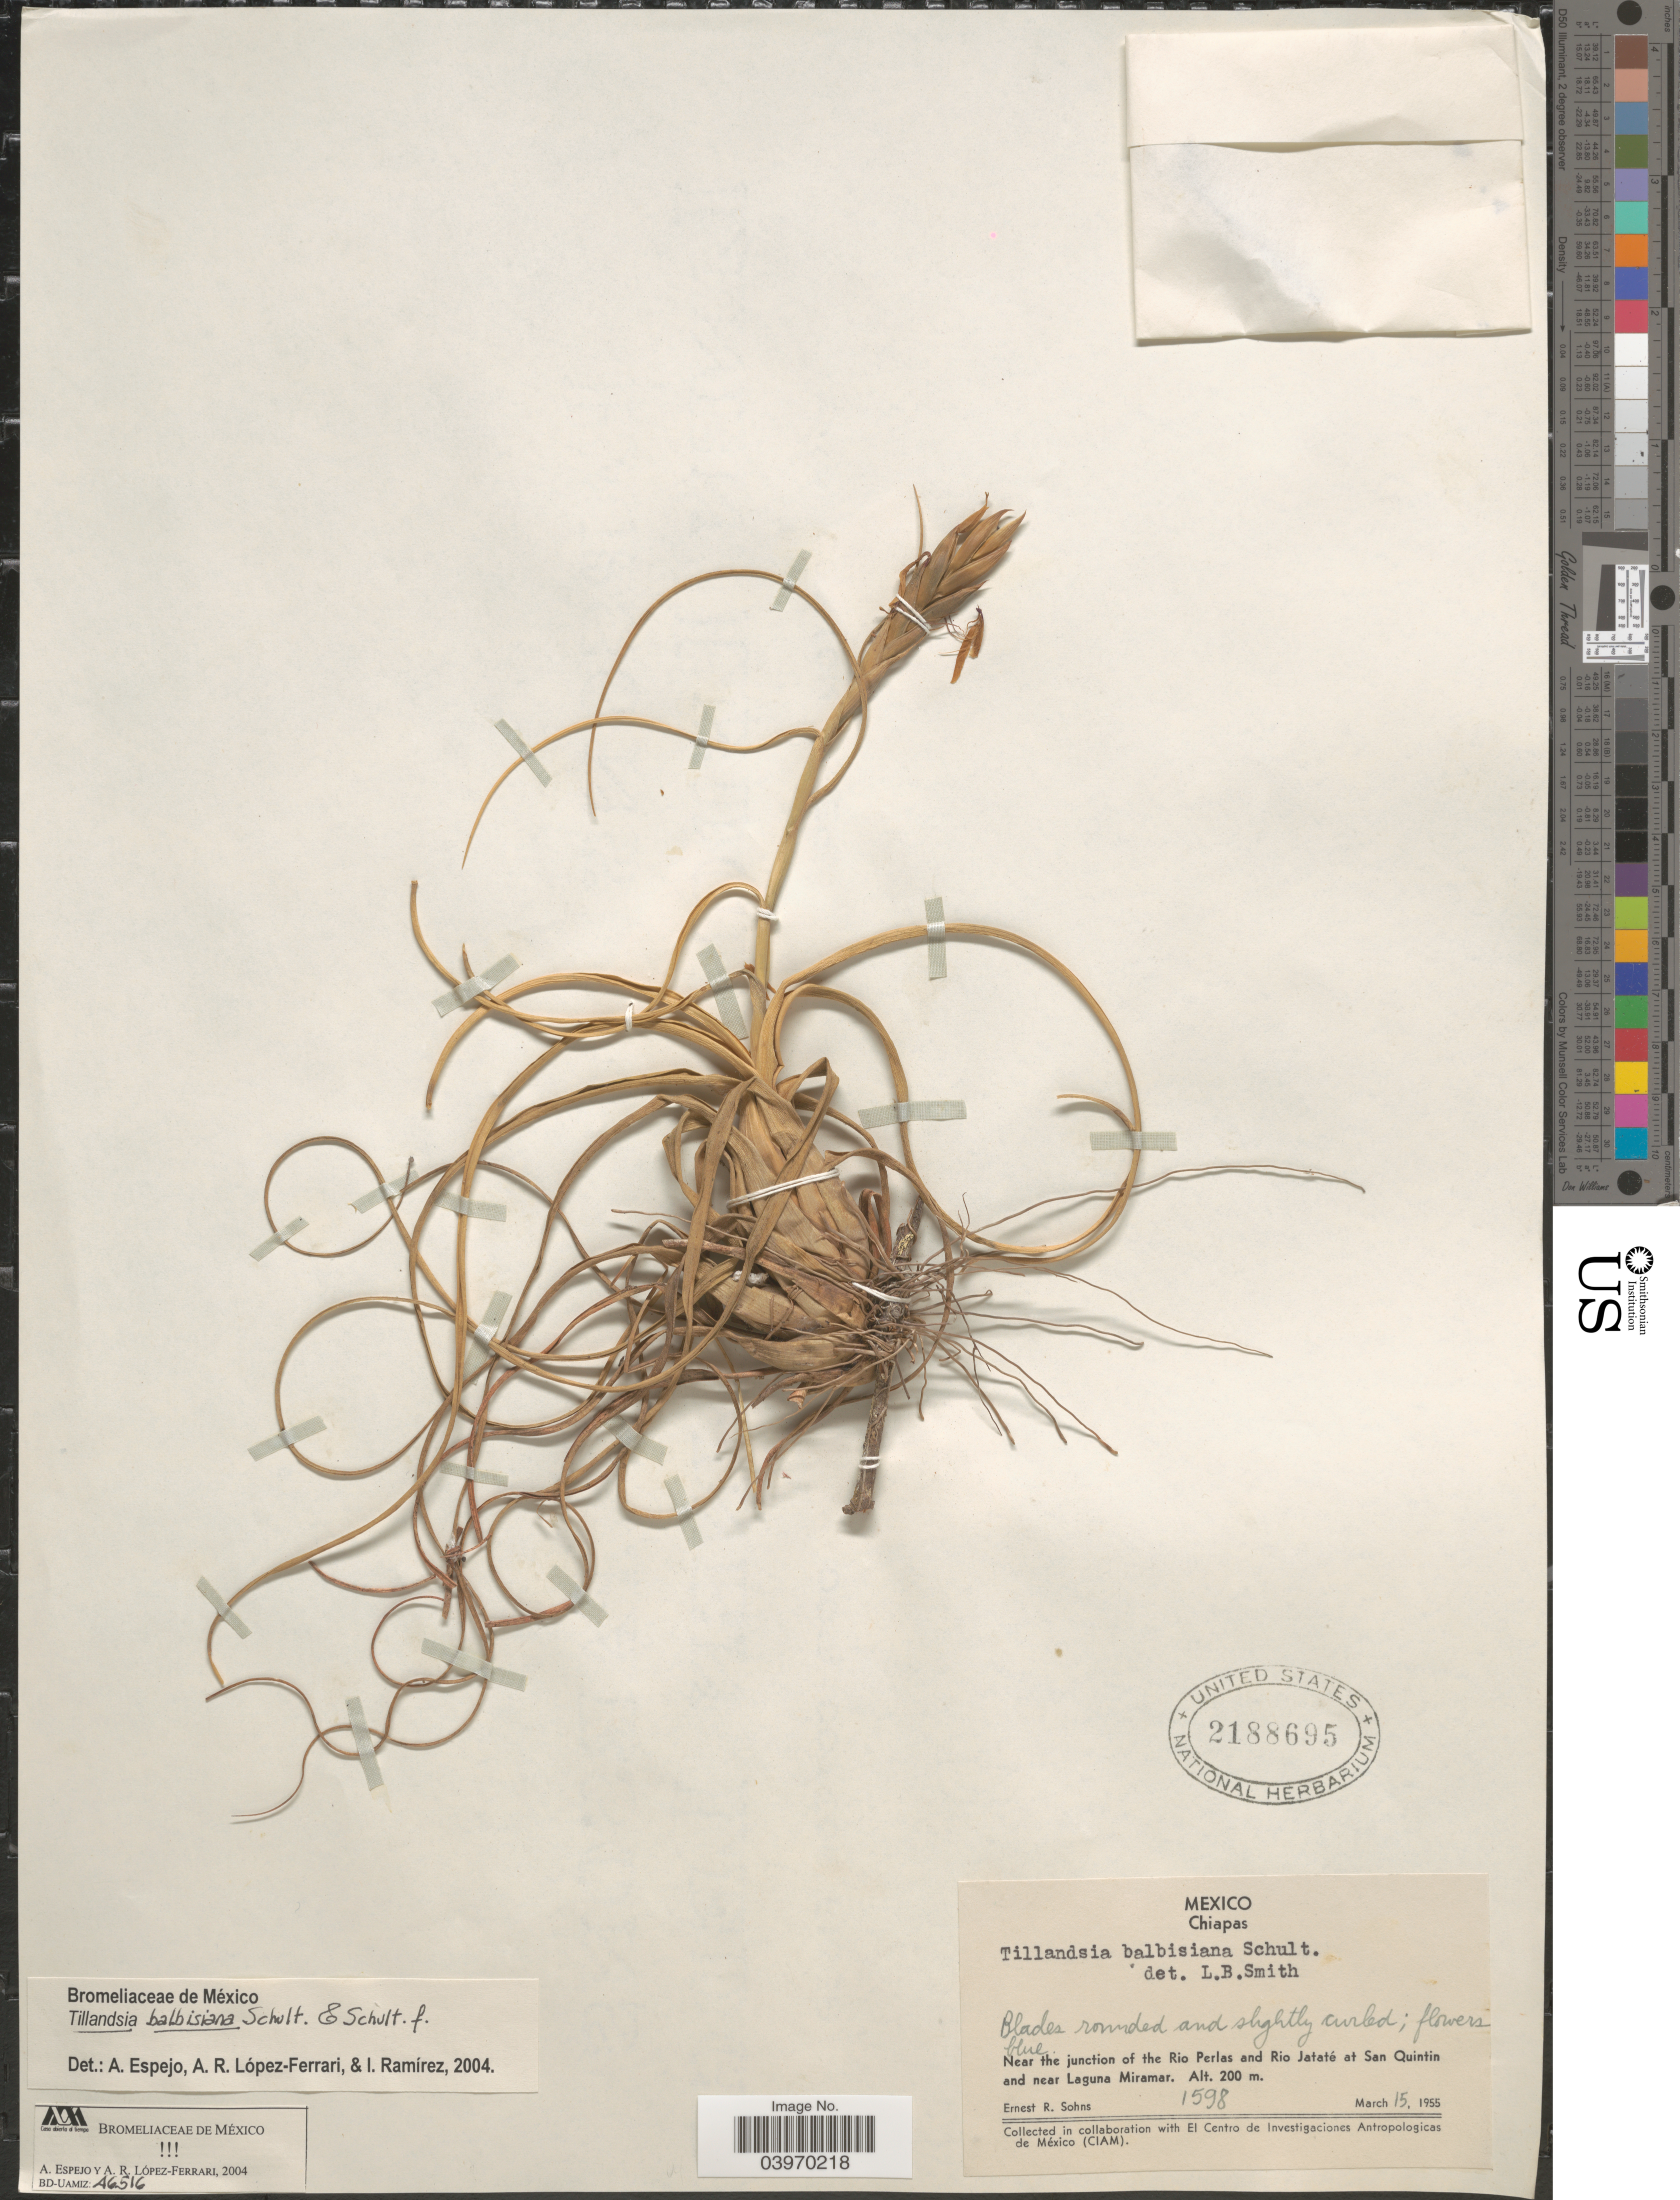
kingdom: Plantae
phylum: Tracheophyta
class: Liliopsida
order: Poales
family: Bromeliaceae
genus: Tillandsia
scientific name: Tillandsia balbisiana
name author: Schult. f.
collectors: E. R. Sohns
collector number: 1598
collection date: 1955-03-15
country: Mexico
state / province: Chiapas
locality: Near the junction of the Rio Perlas and Rio Jataté at San Quintin and near Laguna Miramar.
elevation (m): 200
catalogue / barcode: US 2188695